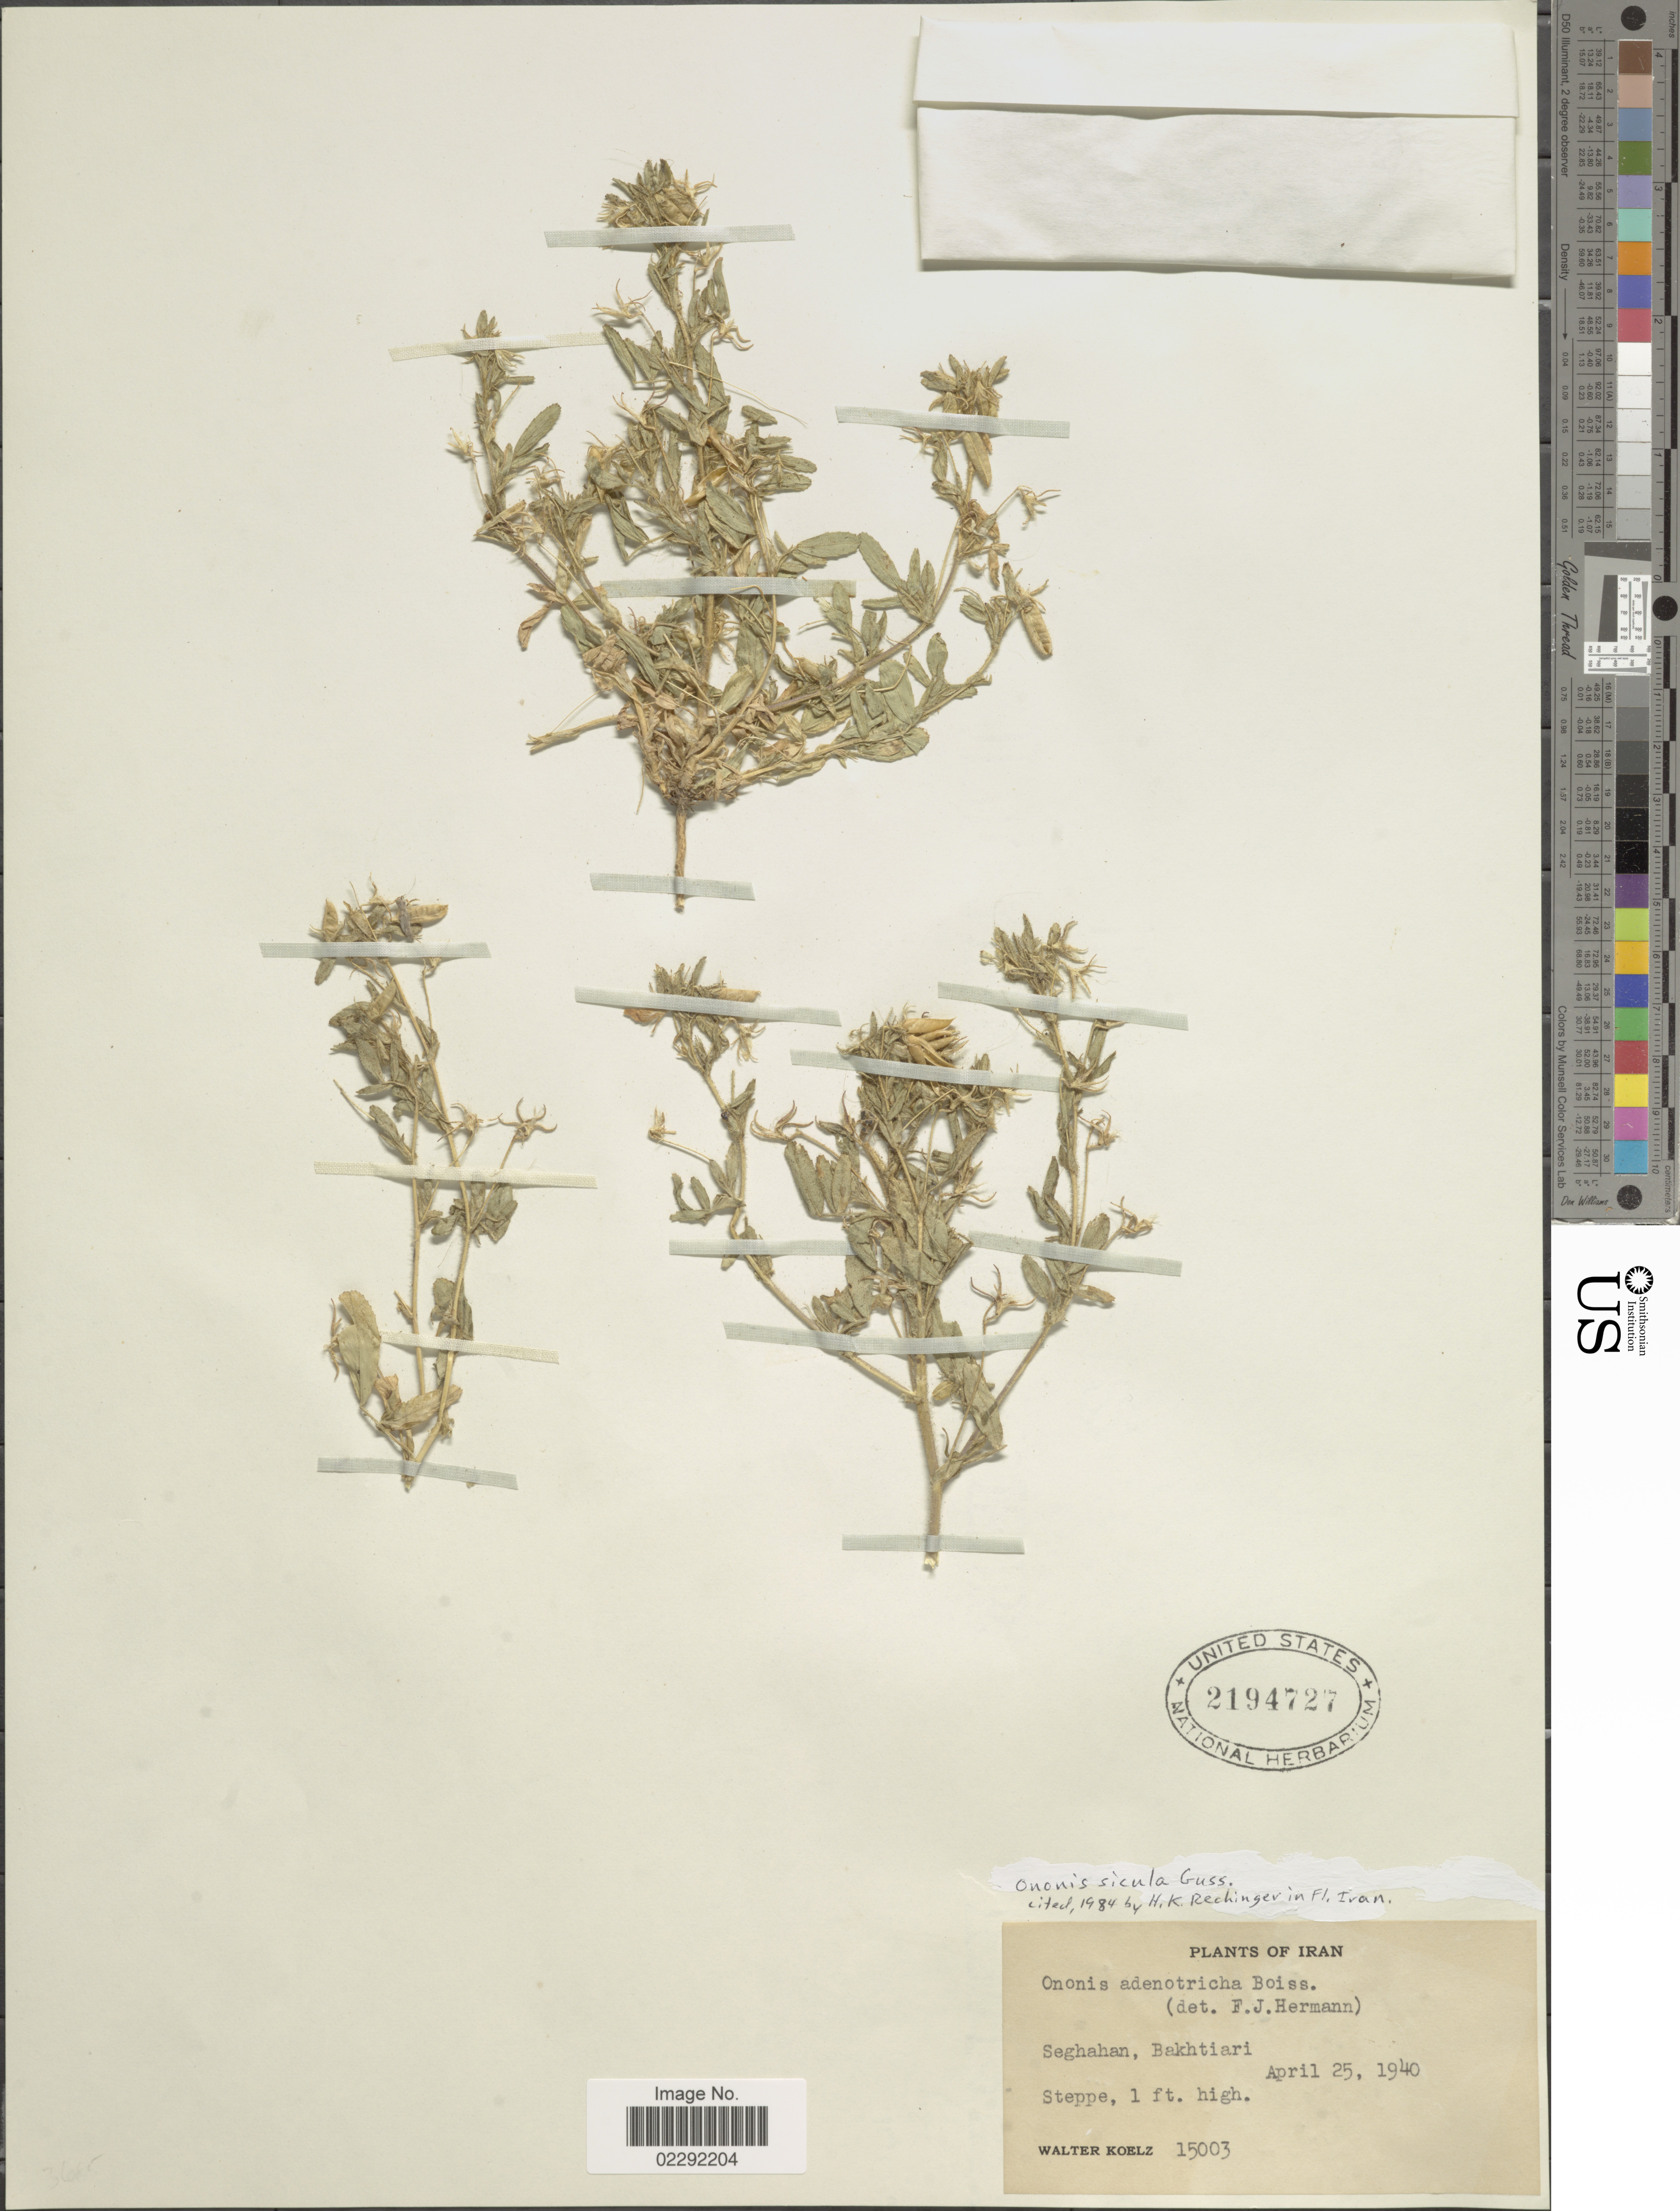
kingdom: Plantae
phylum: Tracheophyta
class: Magnoliopsida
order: Fabales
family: Fabaceae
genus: Ononis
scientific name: Ononis sicula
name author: Gussone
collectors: W. N. Koelz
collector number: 15003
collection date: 1940-04-25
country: Iran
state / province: Chahar Mahaal and Bakhtiari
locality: Seghahan, Bakhtiari. Steppe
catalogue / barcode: US 2194727